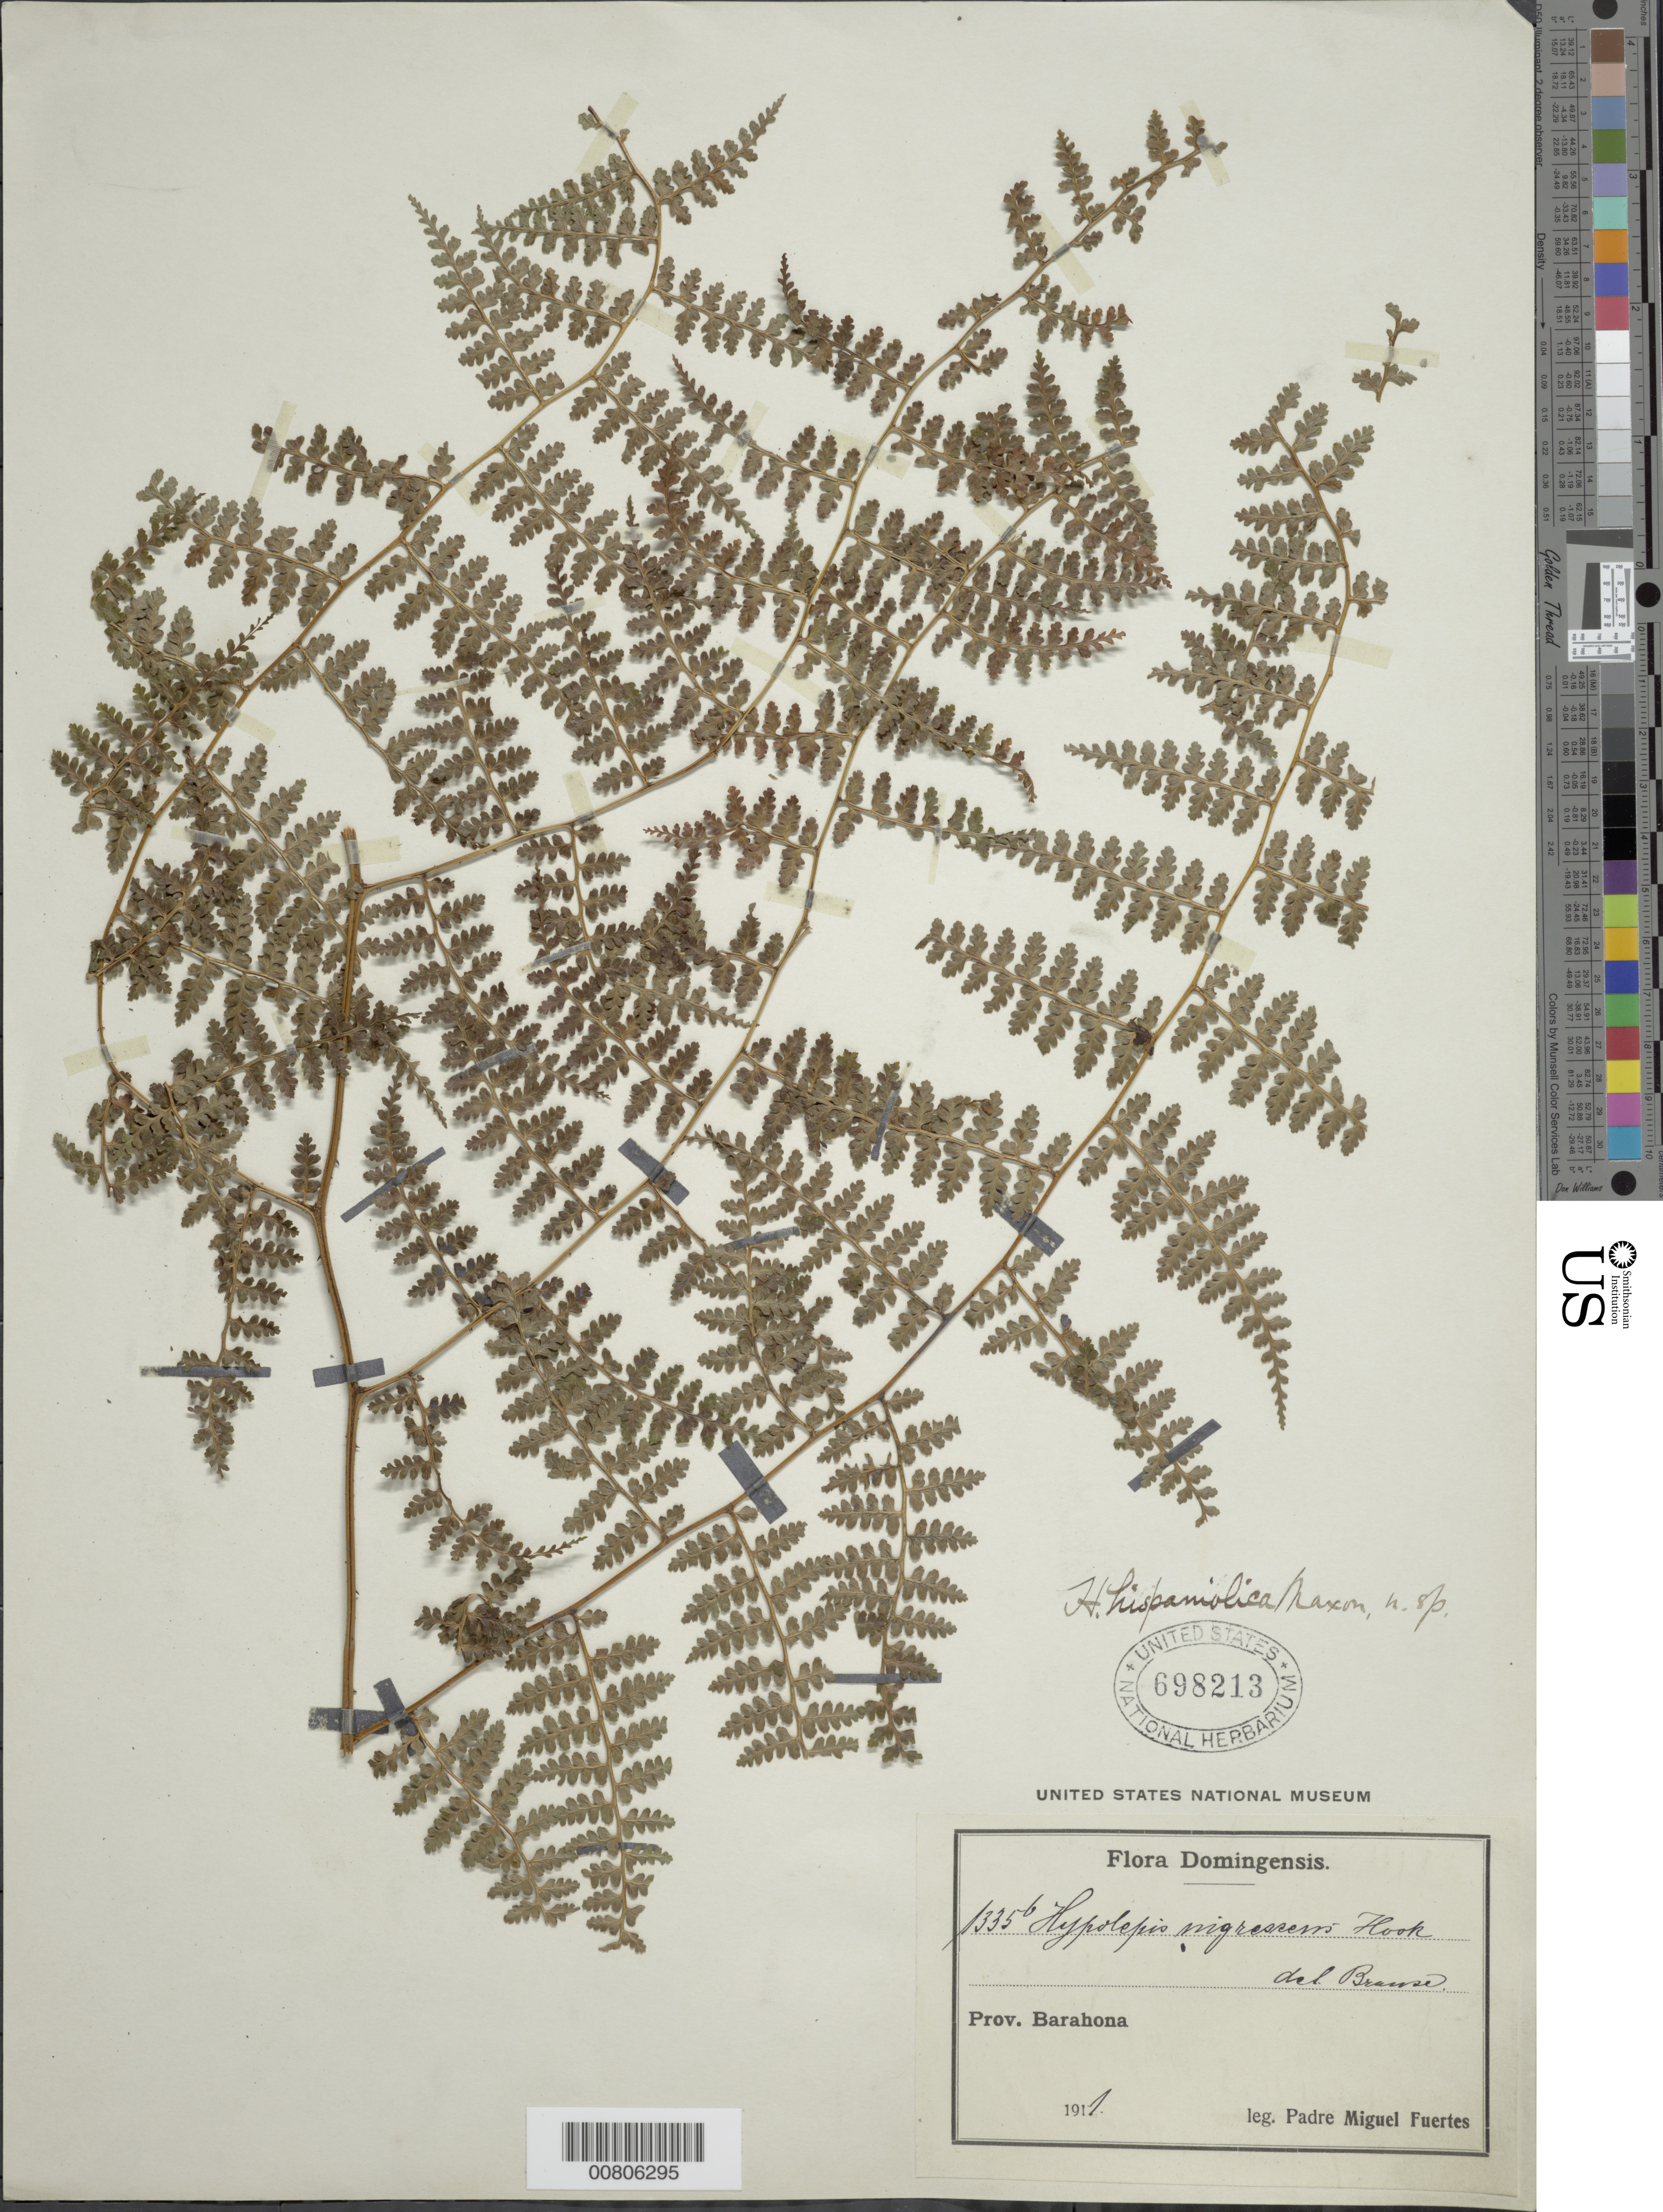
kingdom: Plantae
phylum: Tracheophyta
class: Polypodiopsida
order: Polypodiales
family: Dennstaedtiaceae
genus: Hypolepis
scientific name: Hypolepis hispaniolica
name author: Maxon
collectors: M. D. Fuertes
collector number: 1335b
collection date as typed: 1911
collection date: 1911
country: Dominican Republic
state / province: Barahona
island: Hispaniola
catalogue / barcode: US 698213